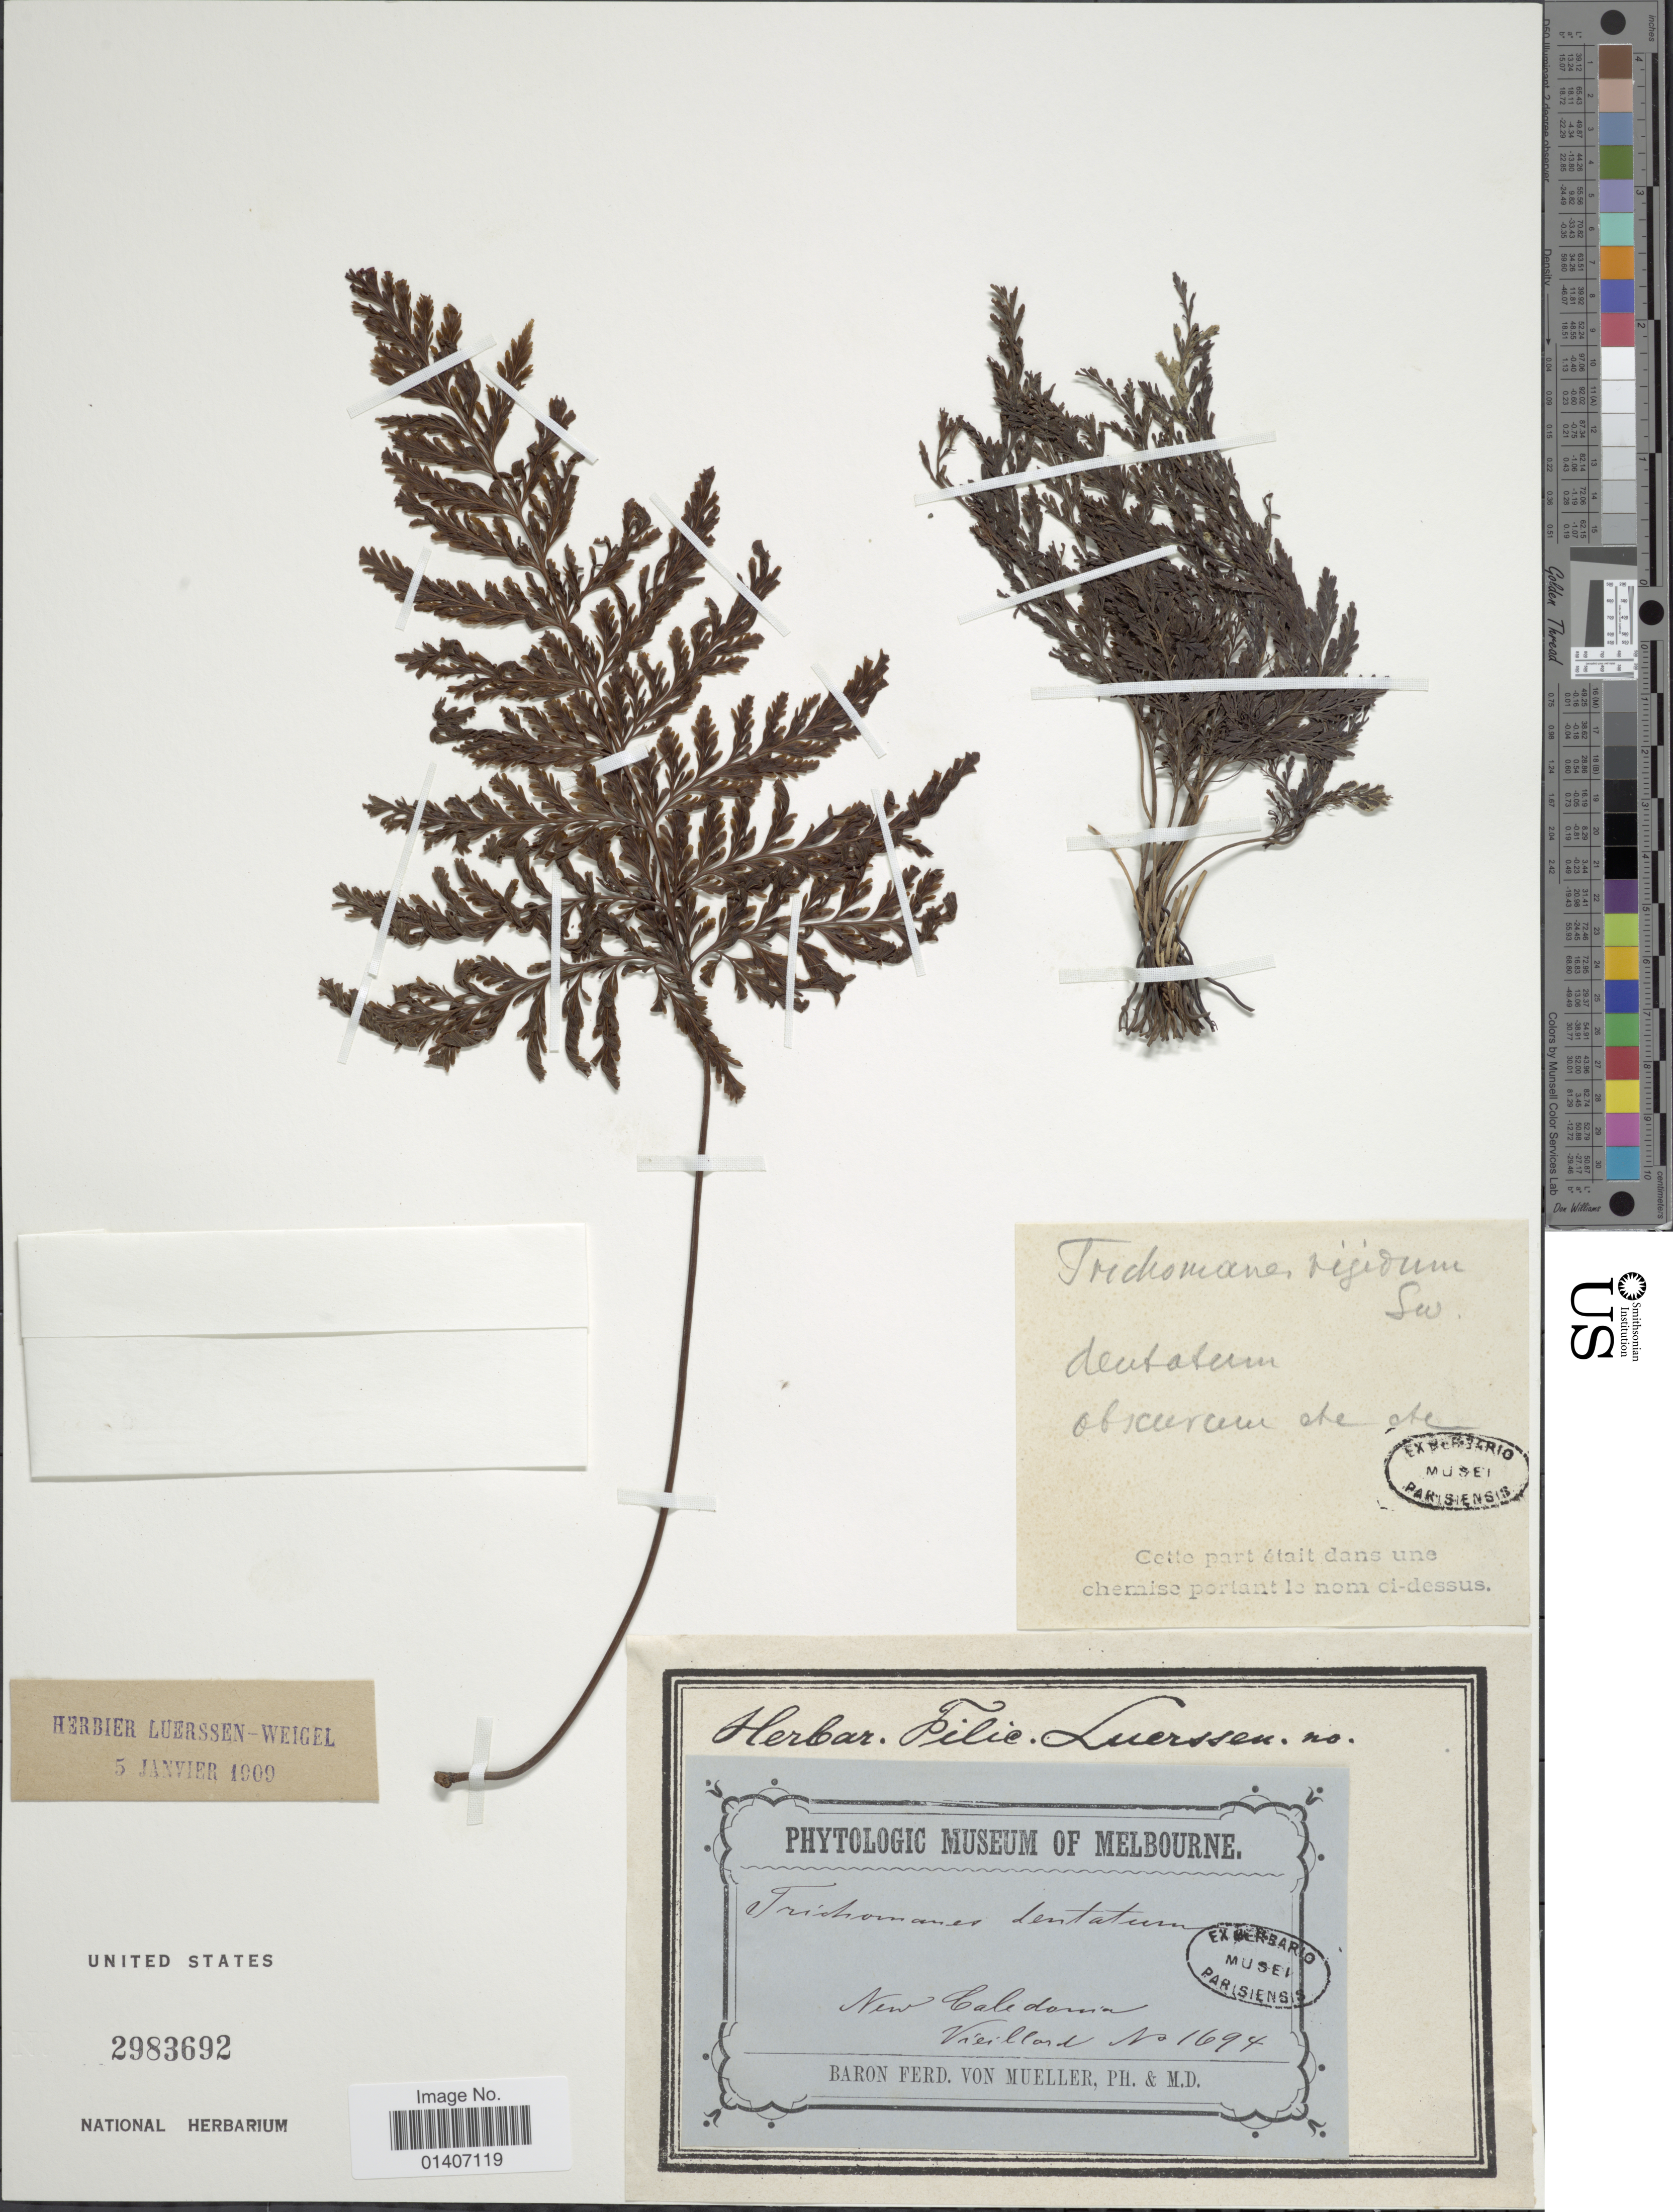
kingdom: Plantae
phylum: Tracheophyta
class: Polypodiopsida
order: Hymenophyllales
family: Hymenophyllaceae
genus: Abrodictyum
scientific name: Abrodictyum dentatum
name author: (Bosch) Ebihara & K. Iwats.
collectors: -. Vieillard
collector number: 1694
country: New Caledonia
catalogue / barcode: US 2983692